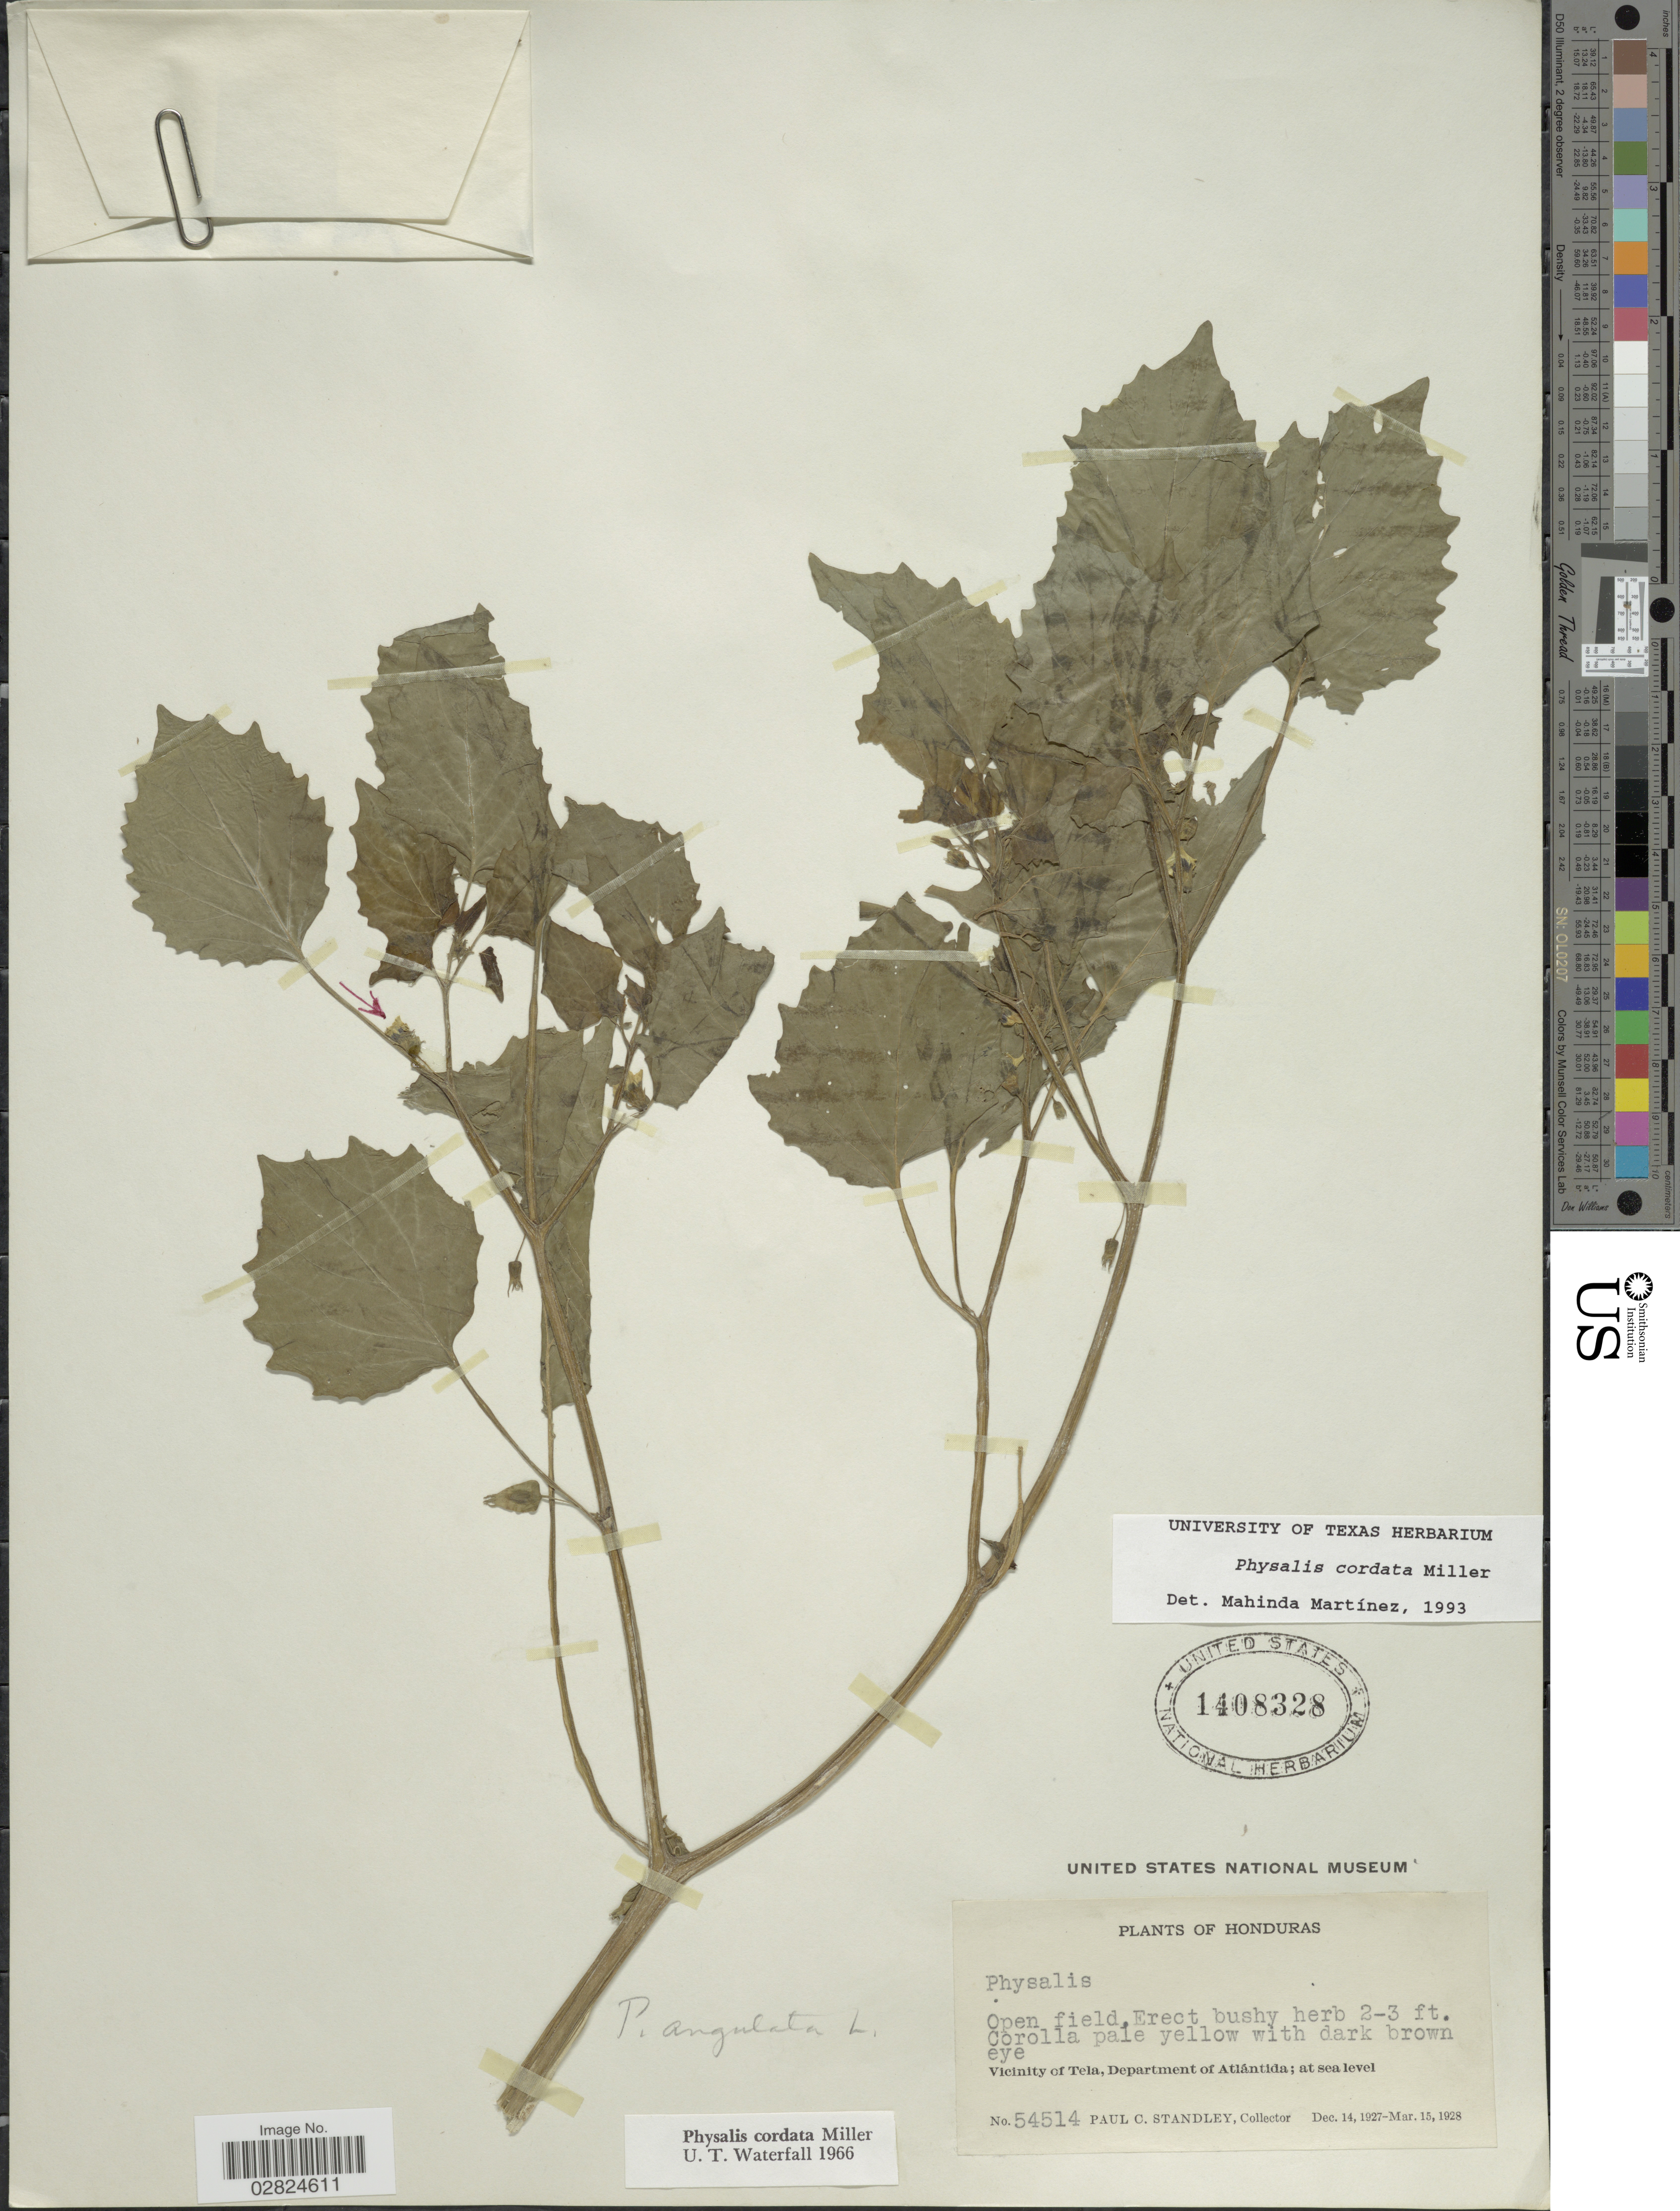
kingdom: Plantae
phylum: Tracheophyta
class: Magnoliopsida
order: Solanales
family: Solanaceae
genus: Physalis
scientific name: Physalis cordata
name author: Mill.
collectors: P. C. Standley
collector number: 54514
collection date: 1927-12-14/1928-03-15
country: Honduras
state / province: Atlántida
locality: Vicinity of Tela, Department of Atlántida.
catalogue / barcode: US 1408328